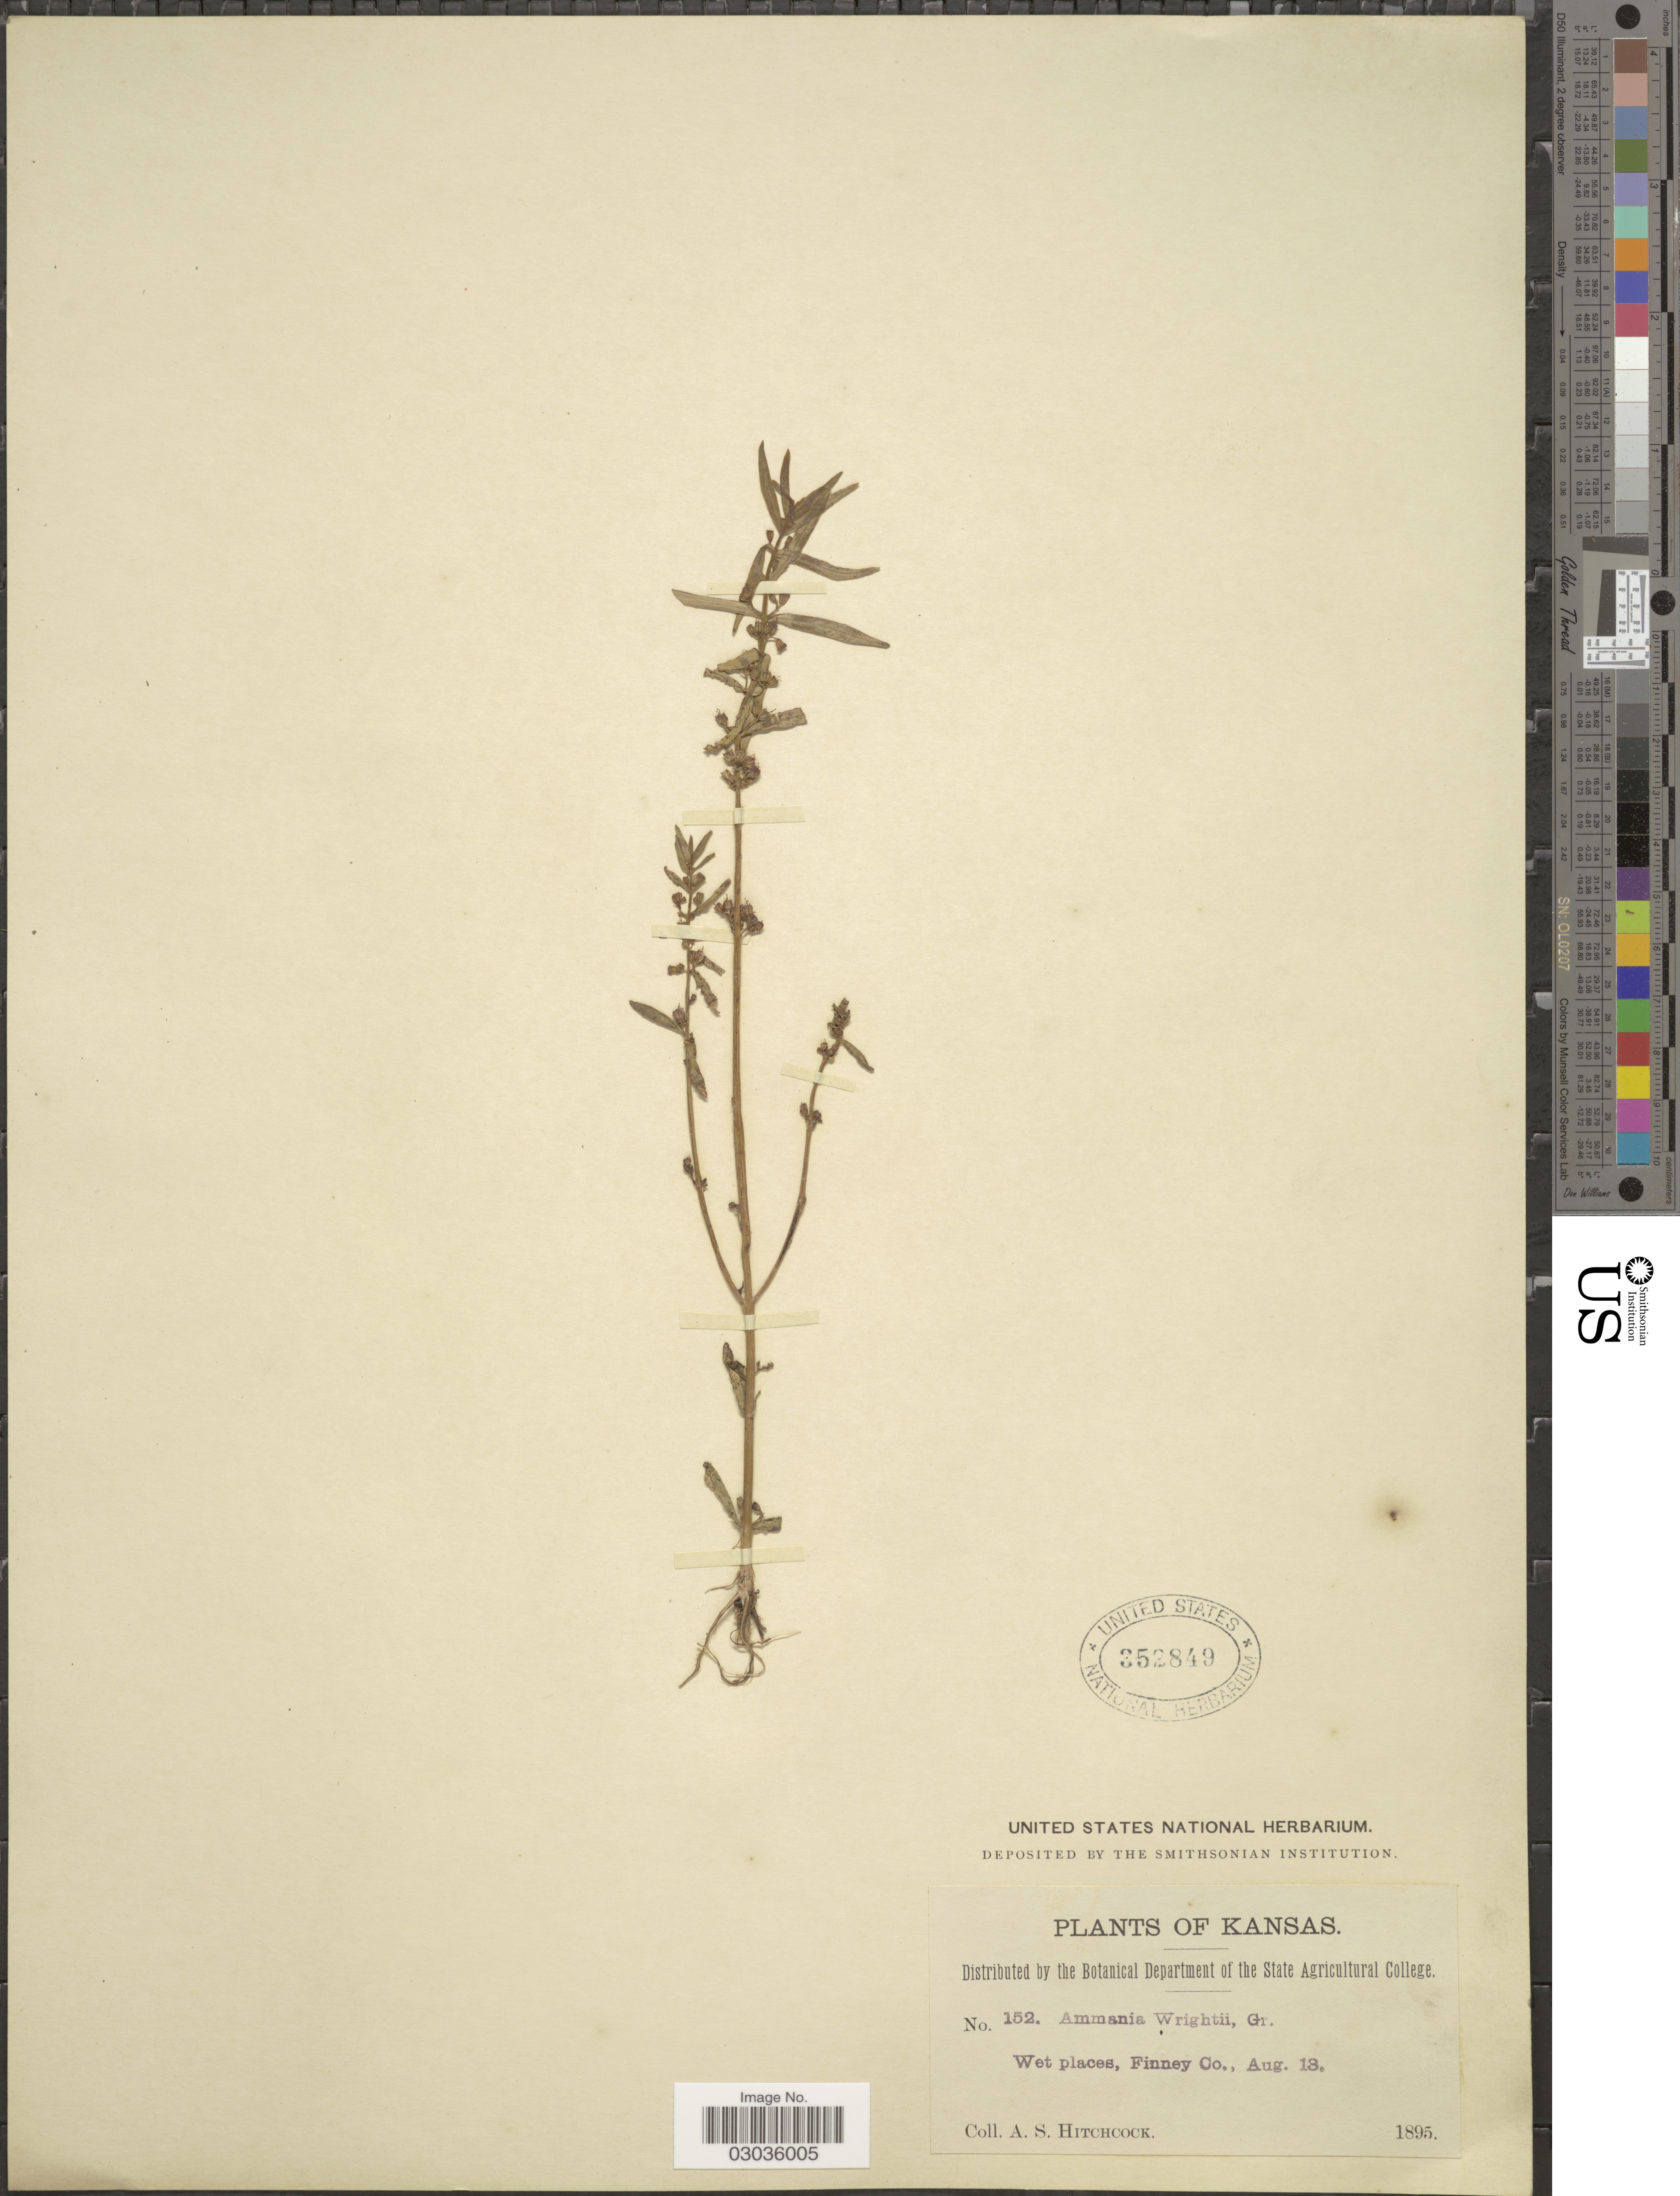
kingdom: Plantae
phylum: Tracheophyta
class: Magnoliopsida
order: Myrtales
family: Lythraceae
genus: Ammannia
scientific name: Ammannia auriculata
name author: Willd.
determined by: Strong, Mark T., (BOT), Smithsonian Institution - National Museum of Natural History (UNITED STATES)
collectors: A. S. Hitchcock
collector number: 152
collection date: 1895-08-13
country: United States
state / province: Kansas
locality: Finney Co.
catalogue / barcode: US 352849